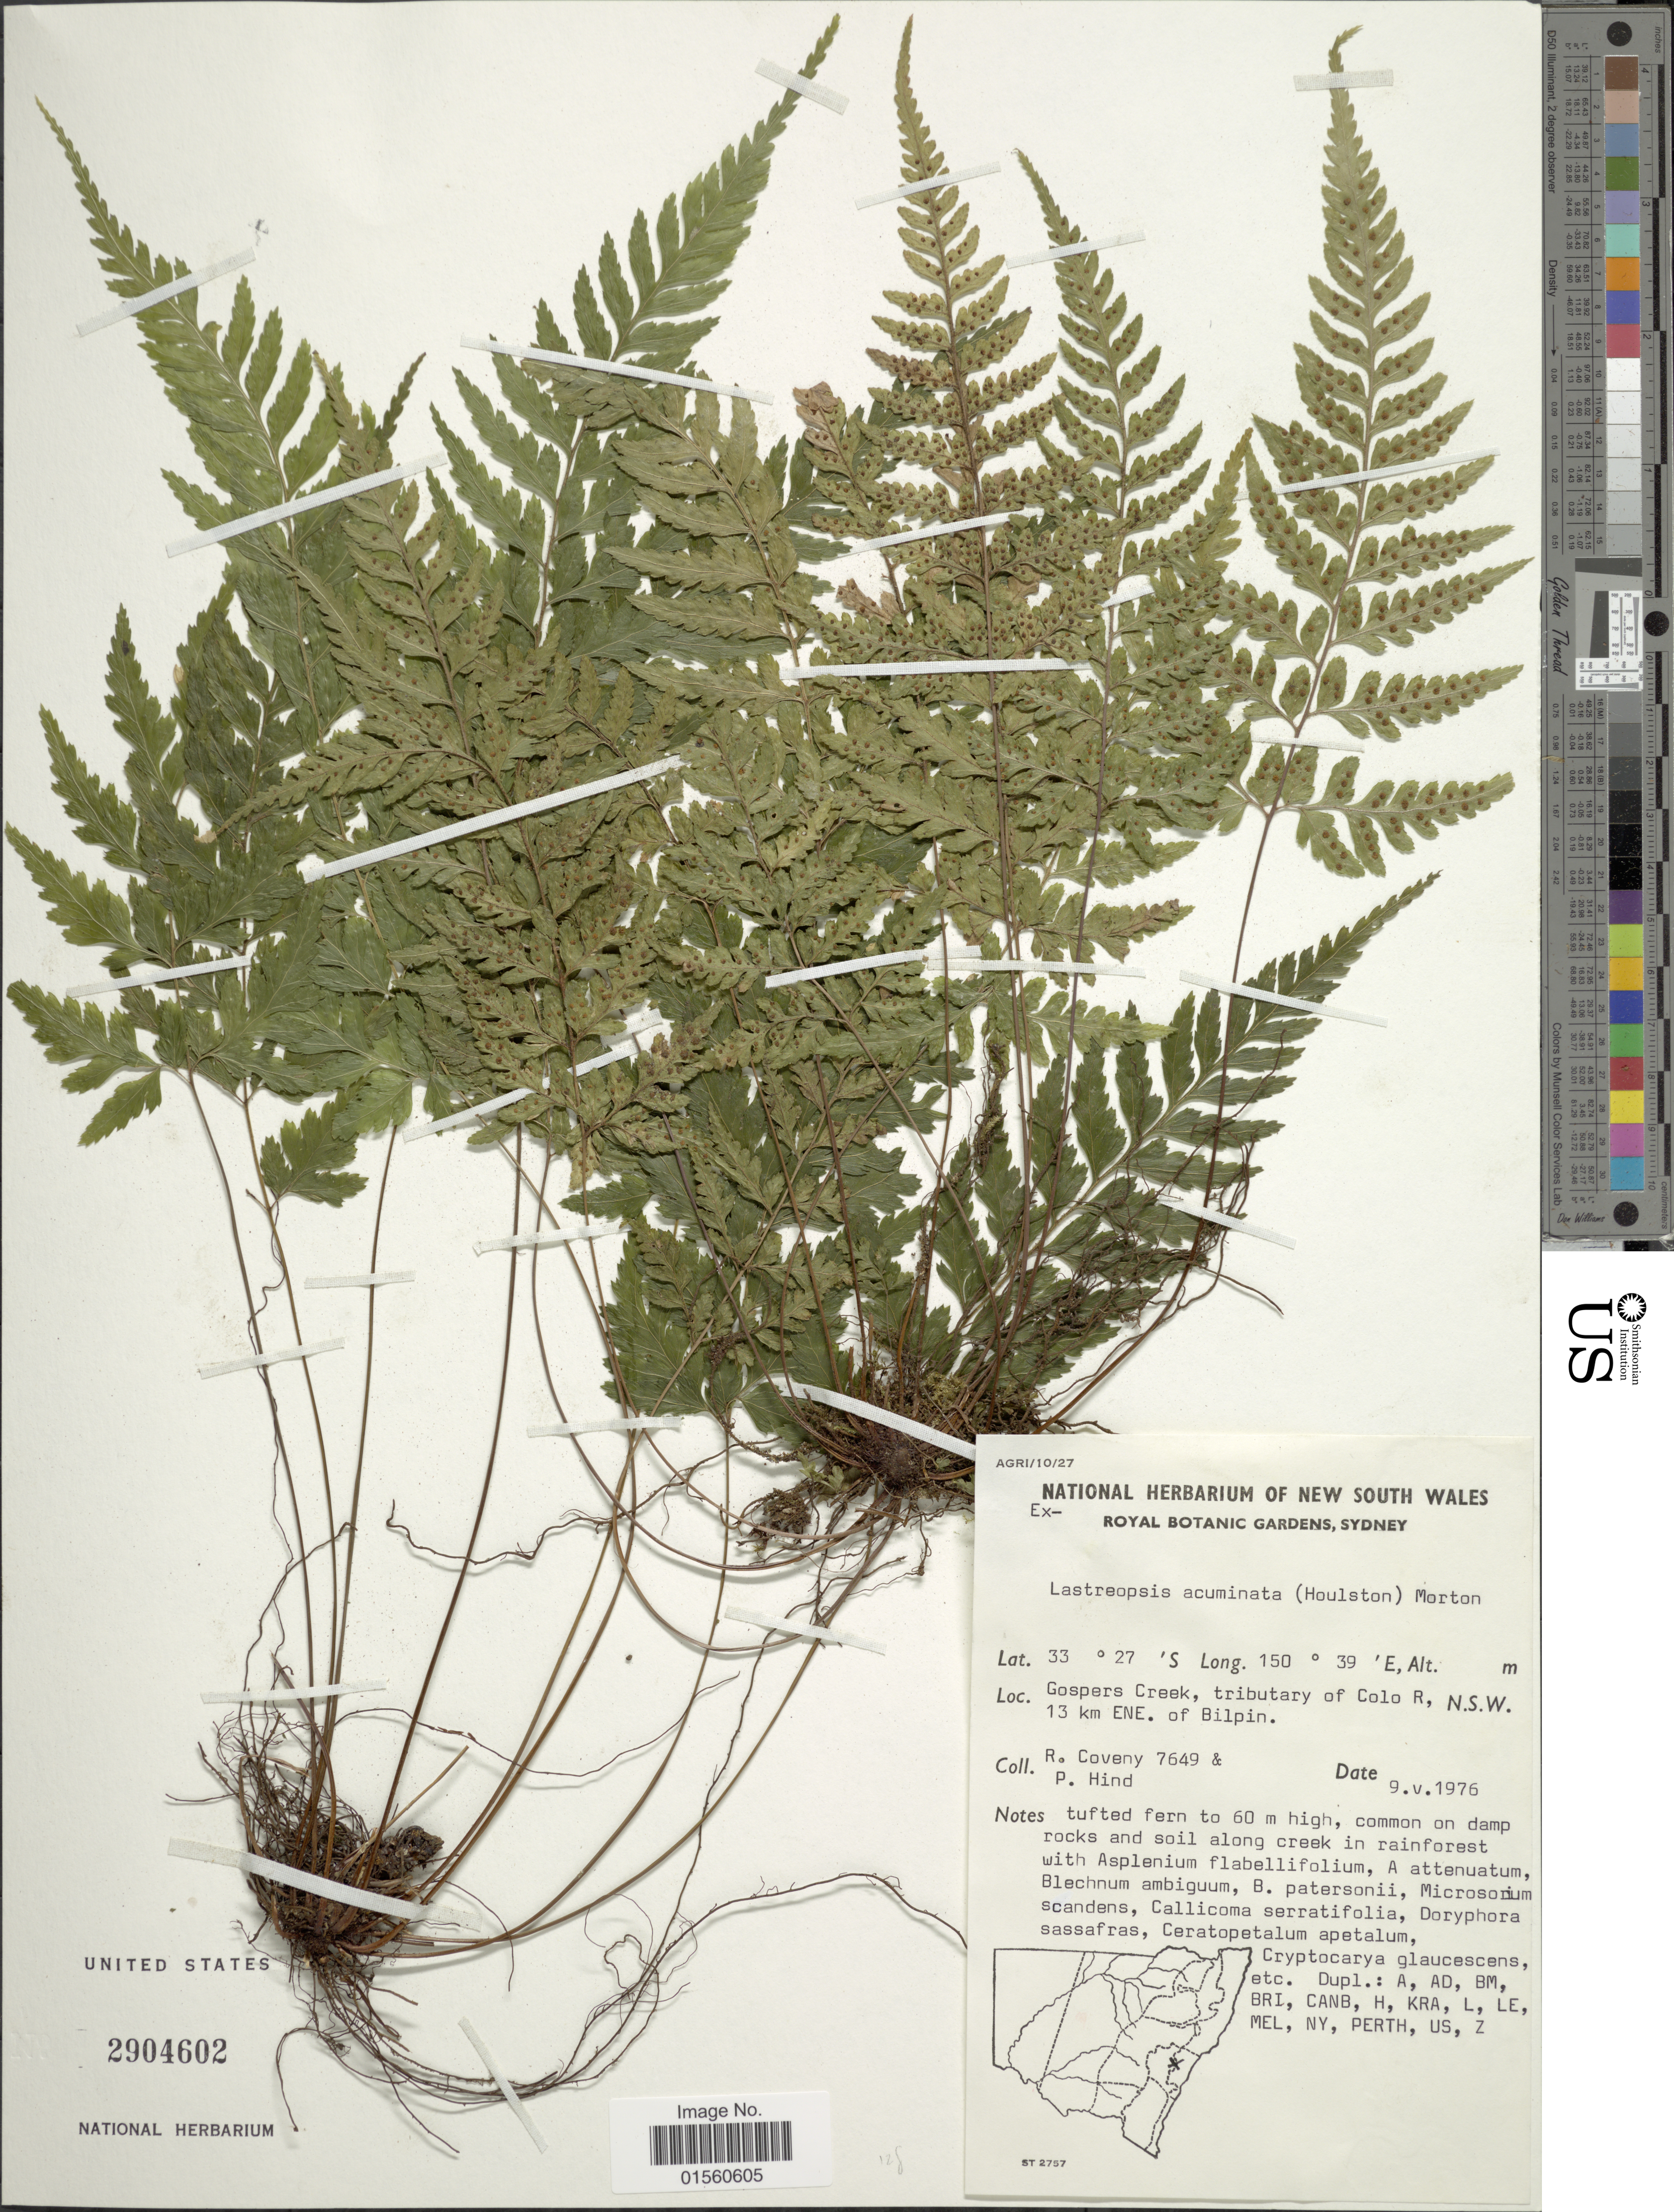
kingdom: Plantae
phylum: Tracheophyta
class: Polypodiopsida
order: Polypodiales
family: Dryopteridaceae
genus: Parapolystichum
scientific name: Parapolystichum acuminatum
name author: (Houlston) Labiak et al.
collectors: R. Coveny & P. Hind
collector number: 7649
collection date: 1976-05-09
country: Australia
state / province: New South Wales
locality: Gospers Creek, tributary of Colo R, 13 km ENE of Bilpin, NSW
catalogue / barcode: US 2904602